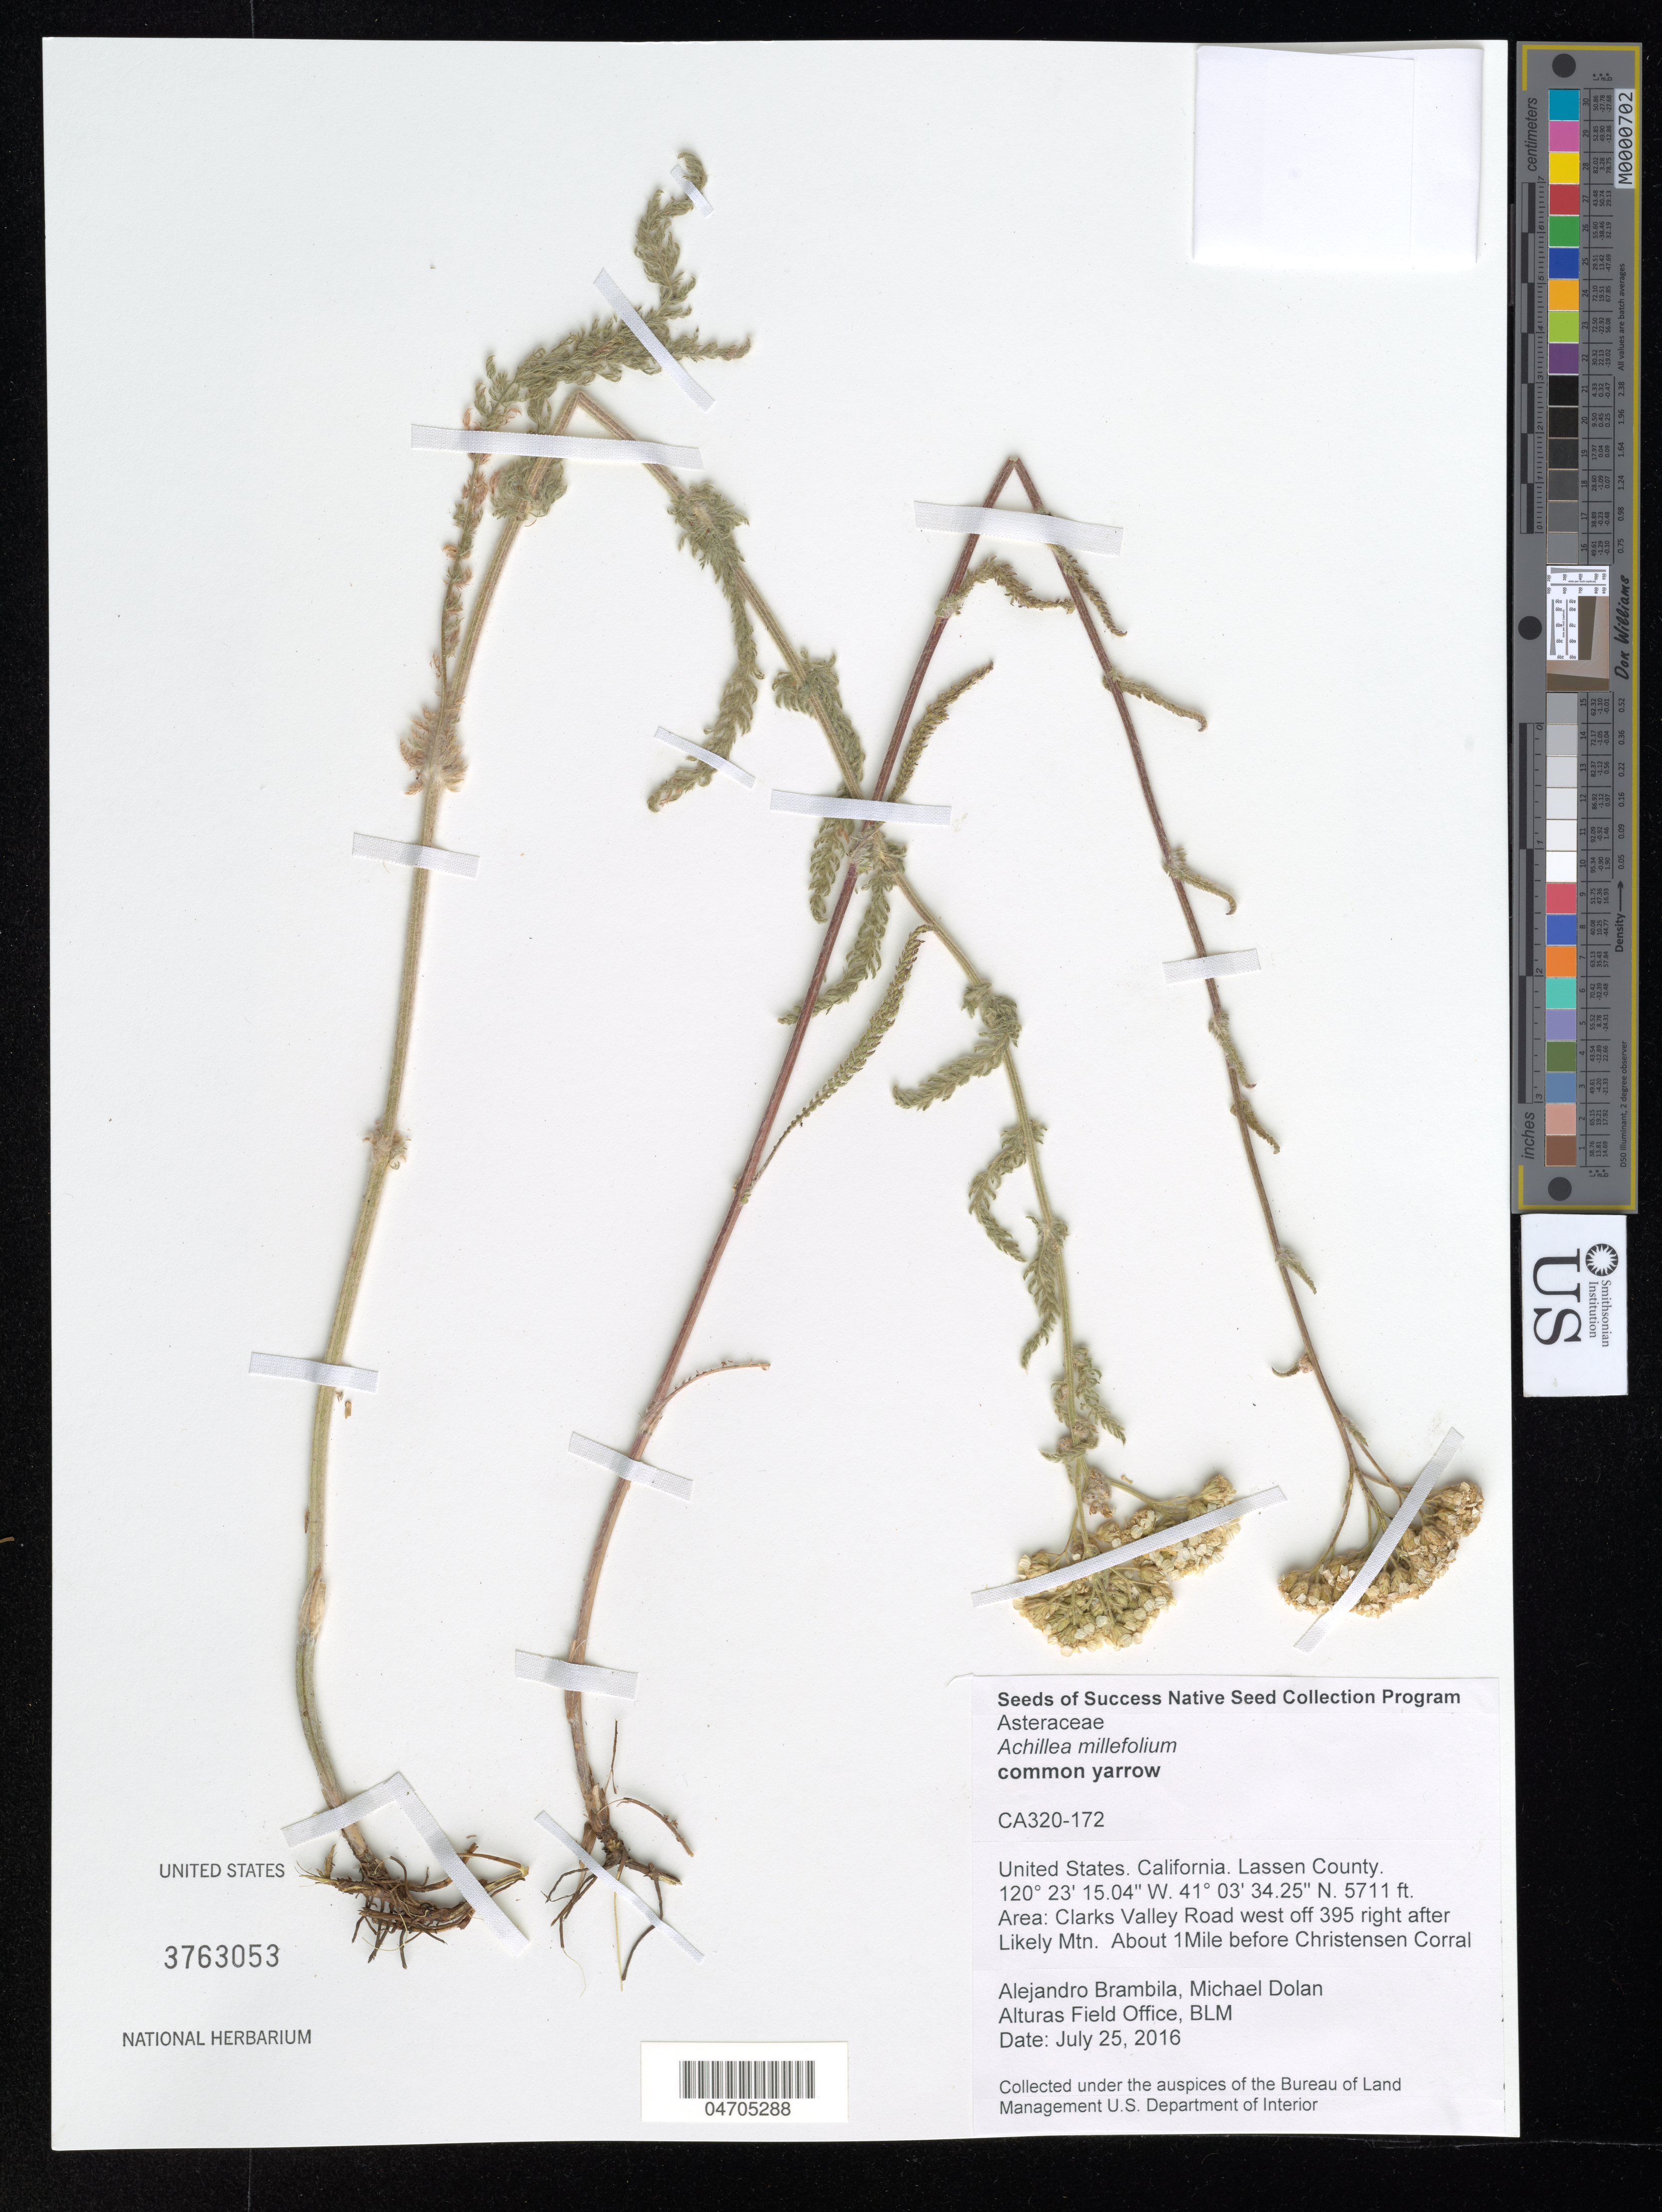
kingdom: Plantae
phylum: Tracheophyta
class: Magnoliopsida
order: Asterales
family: Asteraceae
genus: Achillea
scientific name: Achillea millefolium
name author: L.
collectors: A. Brambila & M. Dolan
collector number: CA320-172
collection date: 2016-07-25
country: United States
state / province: California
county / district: Lassen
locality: Lassen County. Area: Clarks Valley Road west off 395 right after Likely Mtn. About 1 Mile before Christensen Corral.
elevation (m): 1741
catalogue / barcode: US 3763053